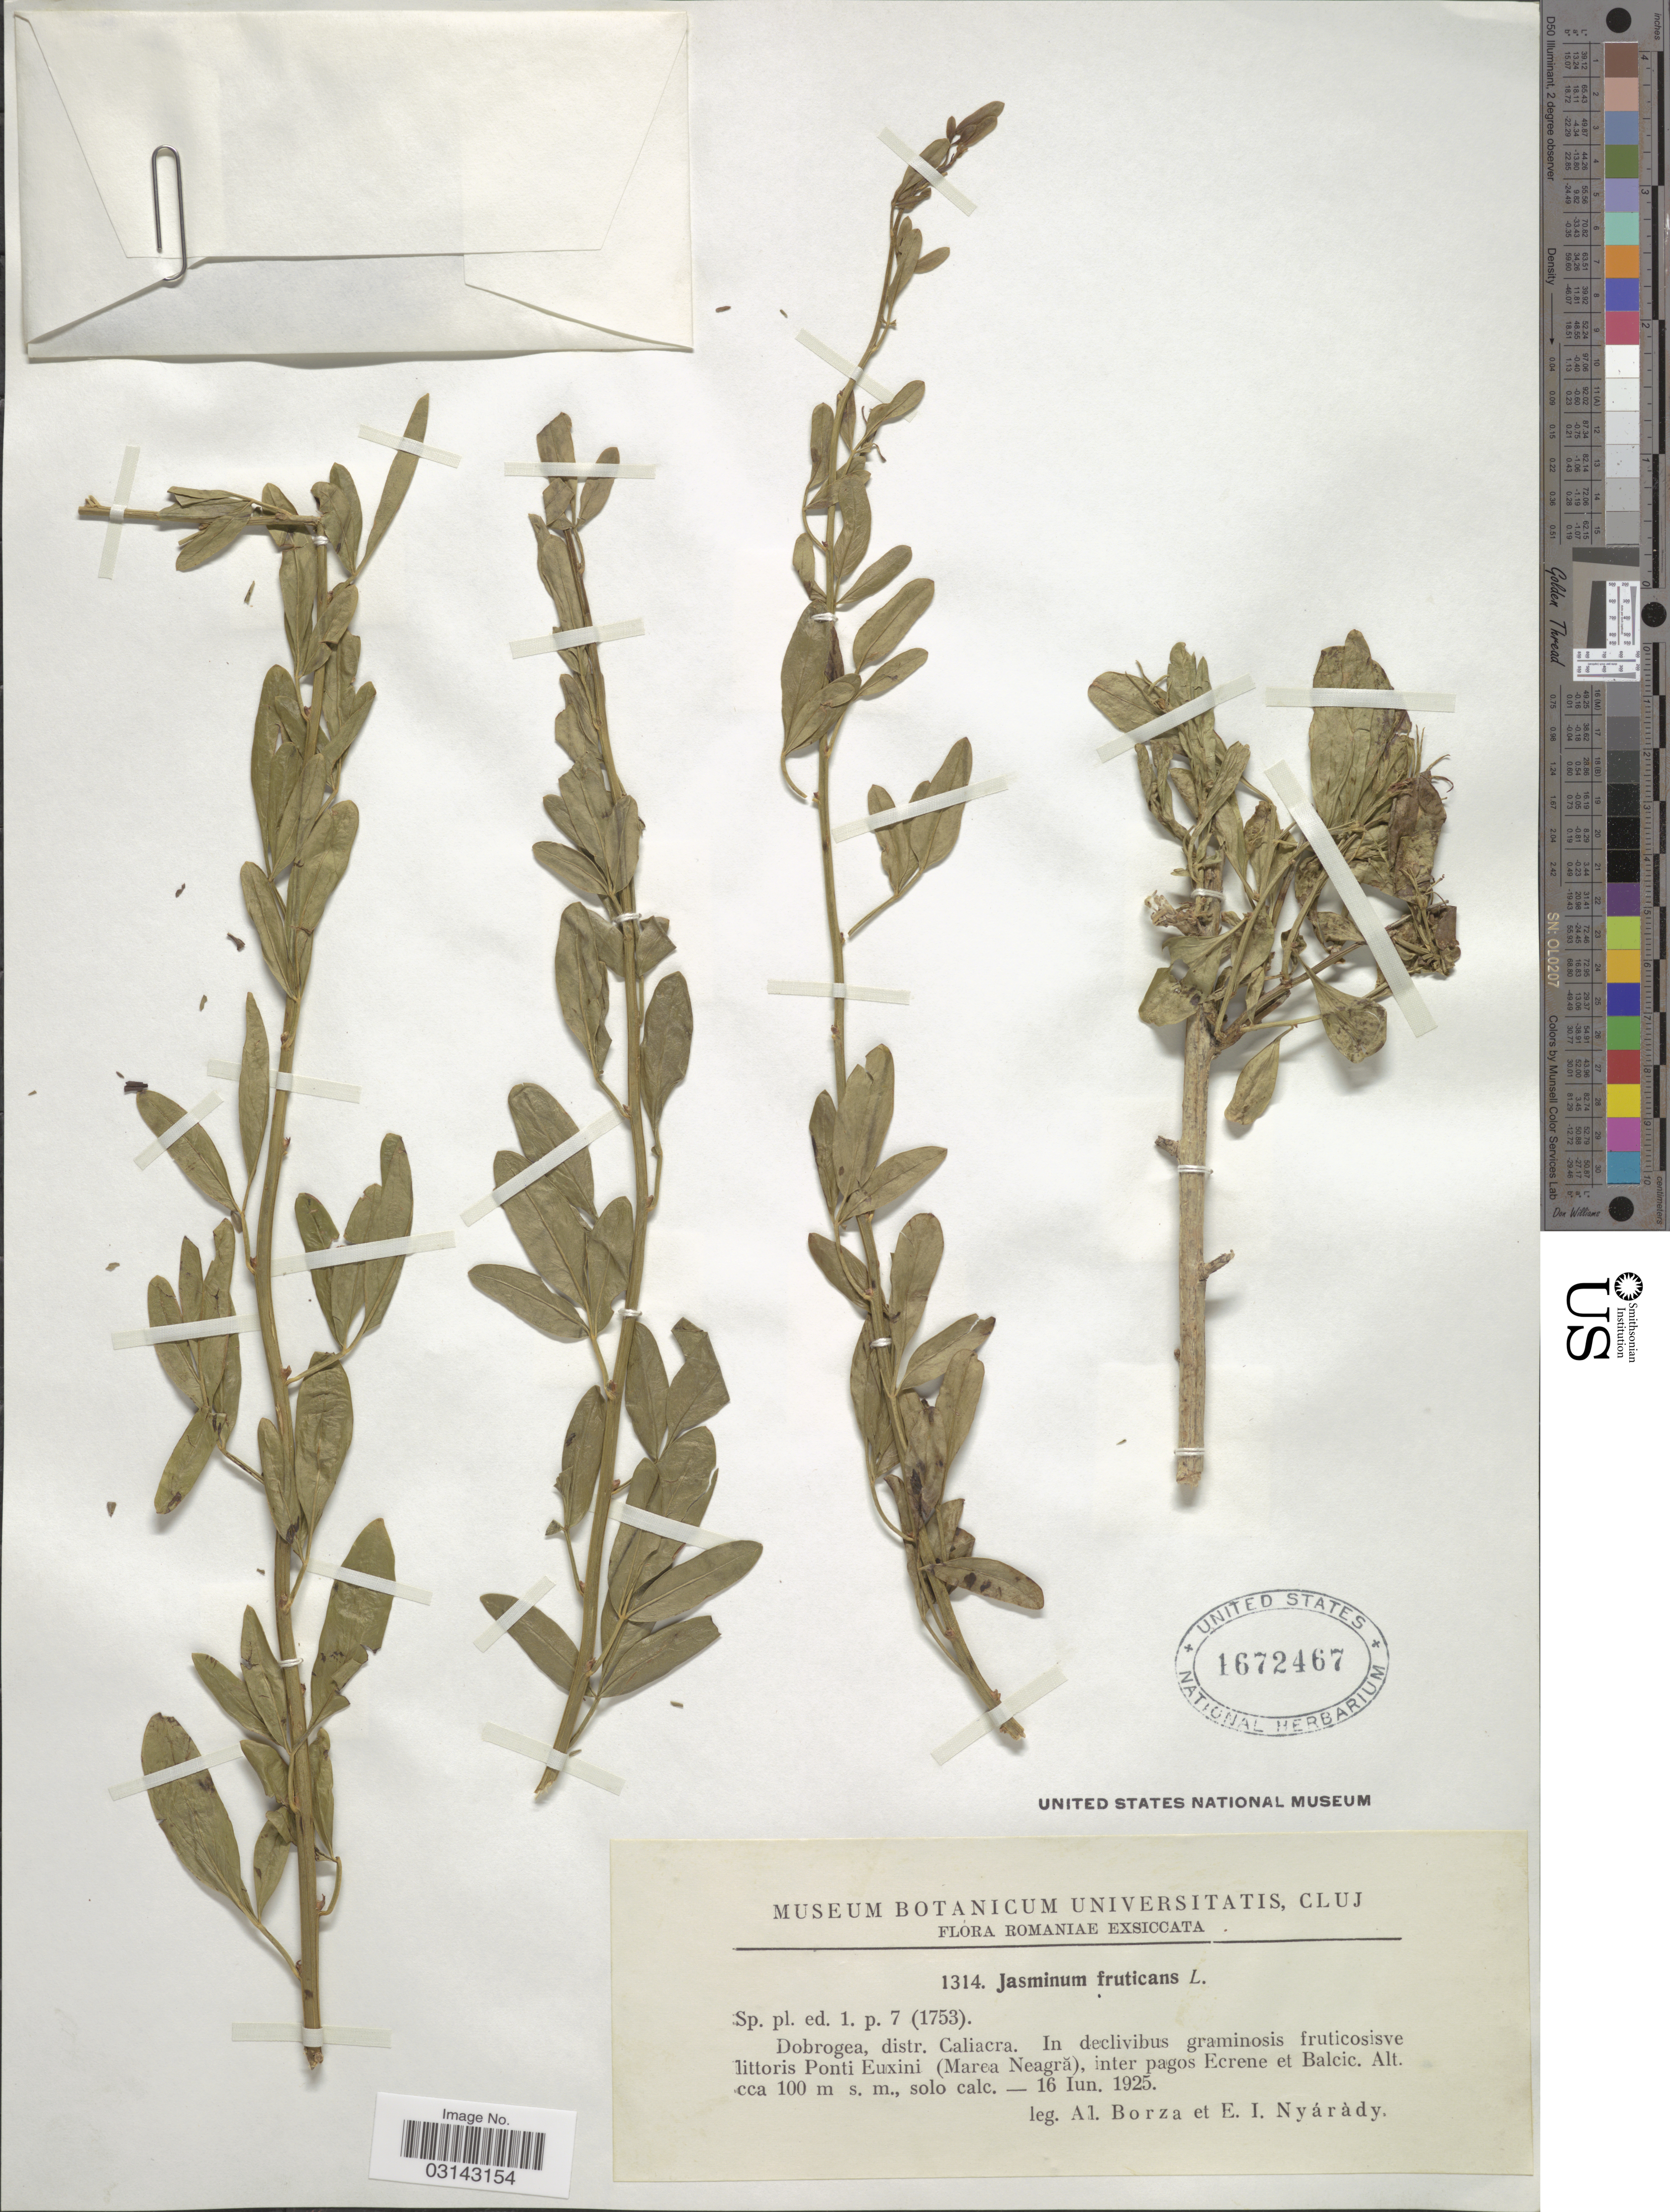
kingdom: Plantae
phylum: Tracheophyta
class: Magnoliopsida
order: Lamiales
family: Oleaceae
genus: Jasminum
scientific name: Jasminum fruticans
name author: L.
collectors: A. Borza & E. Nyárády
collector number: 1314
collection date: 1925-06-16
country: Romania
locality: Romaniae. Dobrogea, distr. Caliacra. In declivibus graminosis fruticosisve littoris Ponti Euxini (Marea Neagră), inter pagos Ecrene et Balcic.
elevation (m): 100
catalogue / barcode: US 1672467